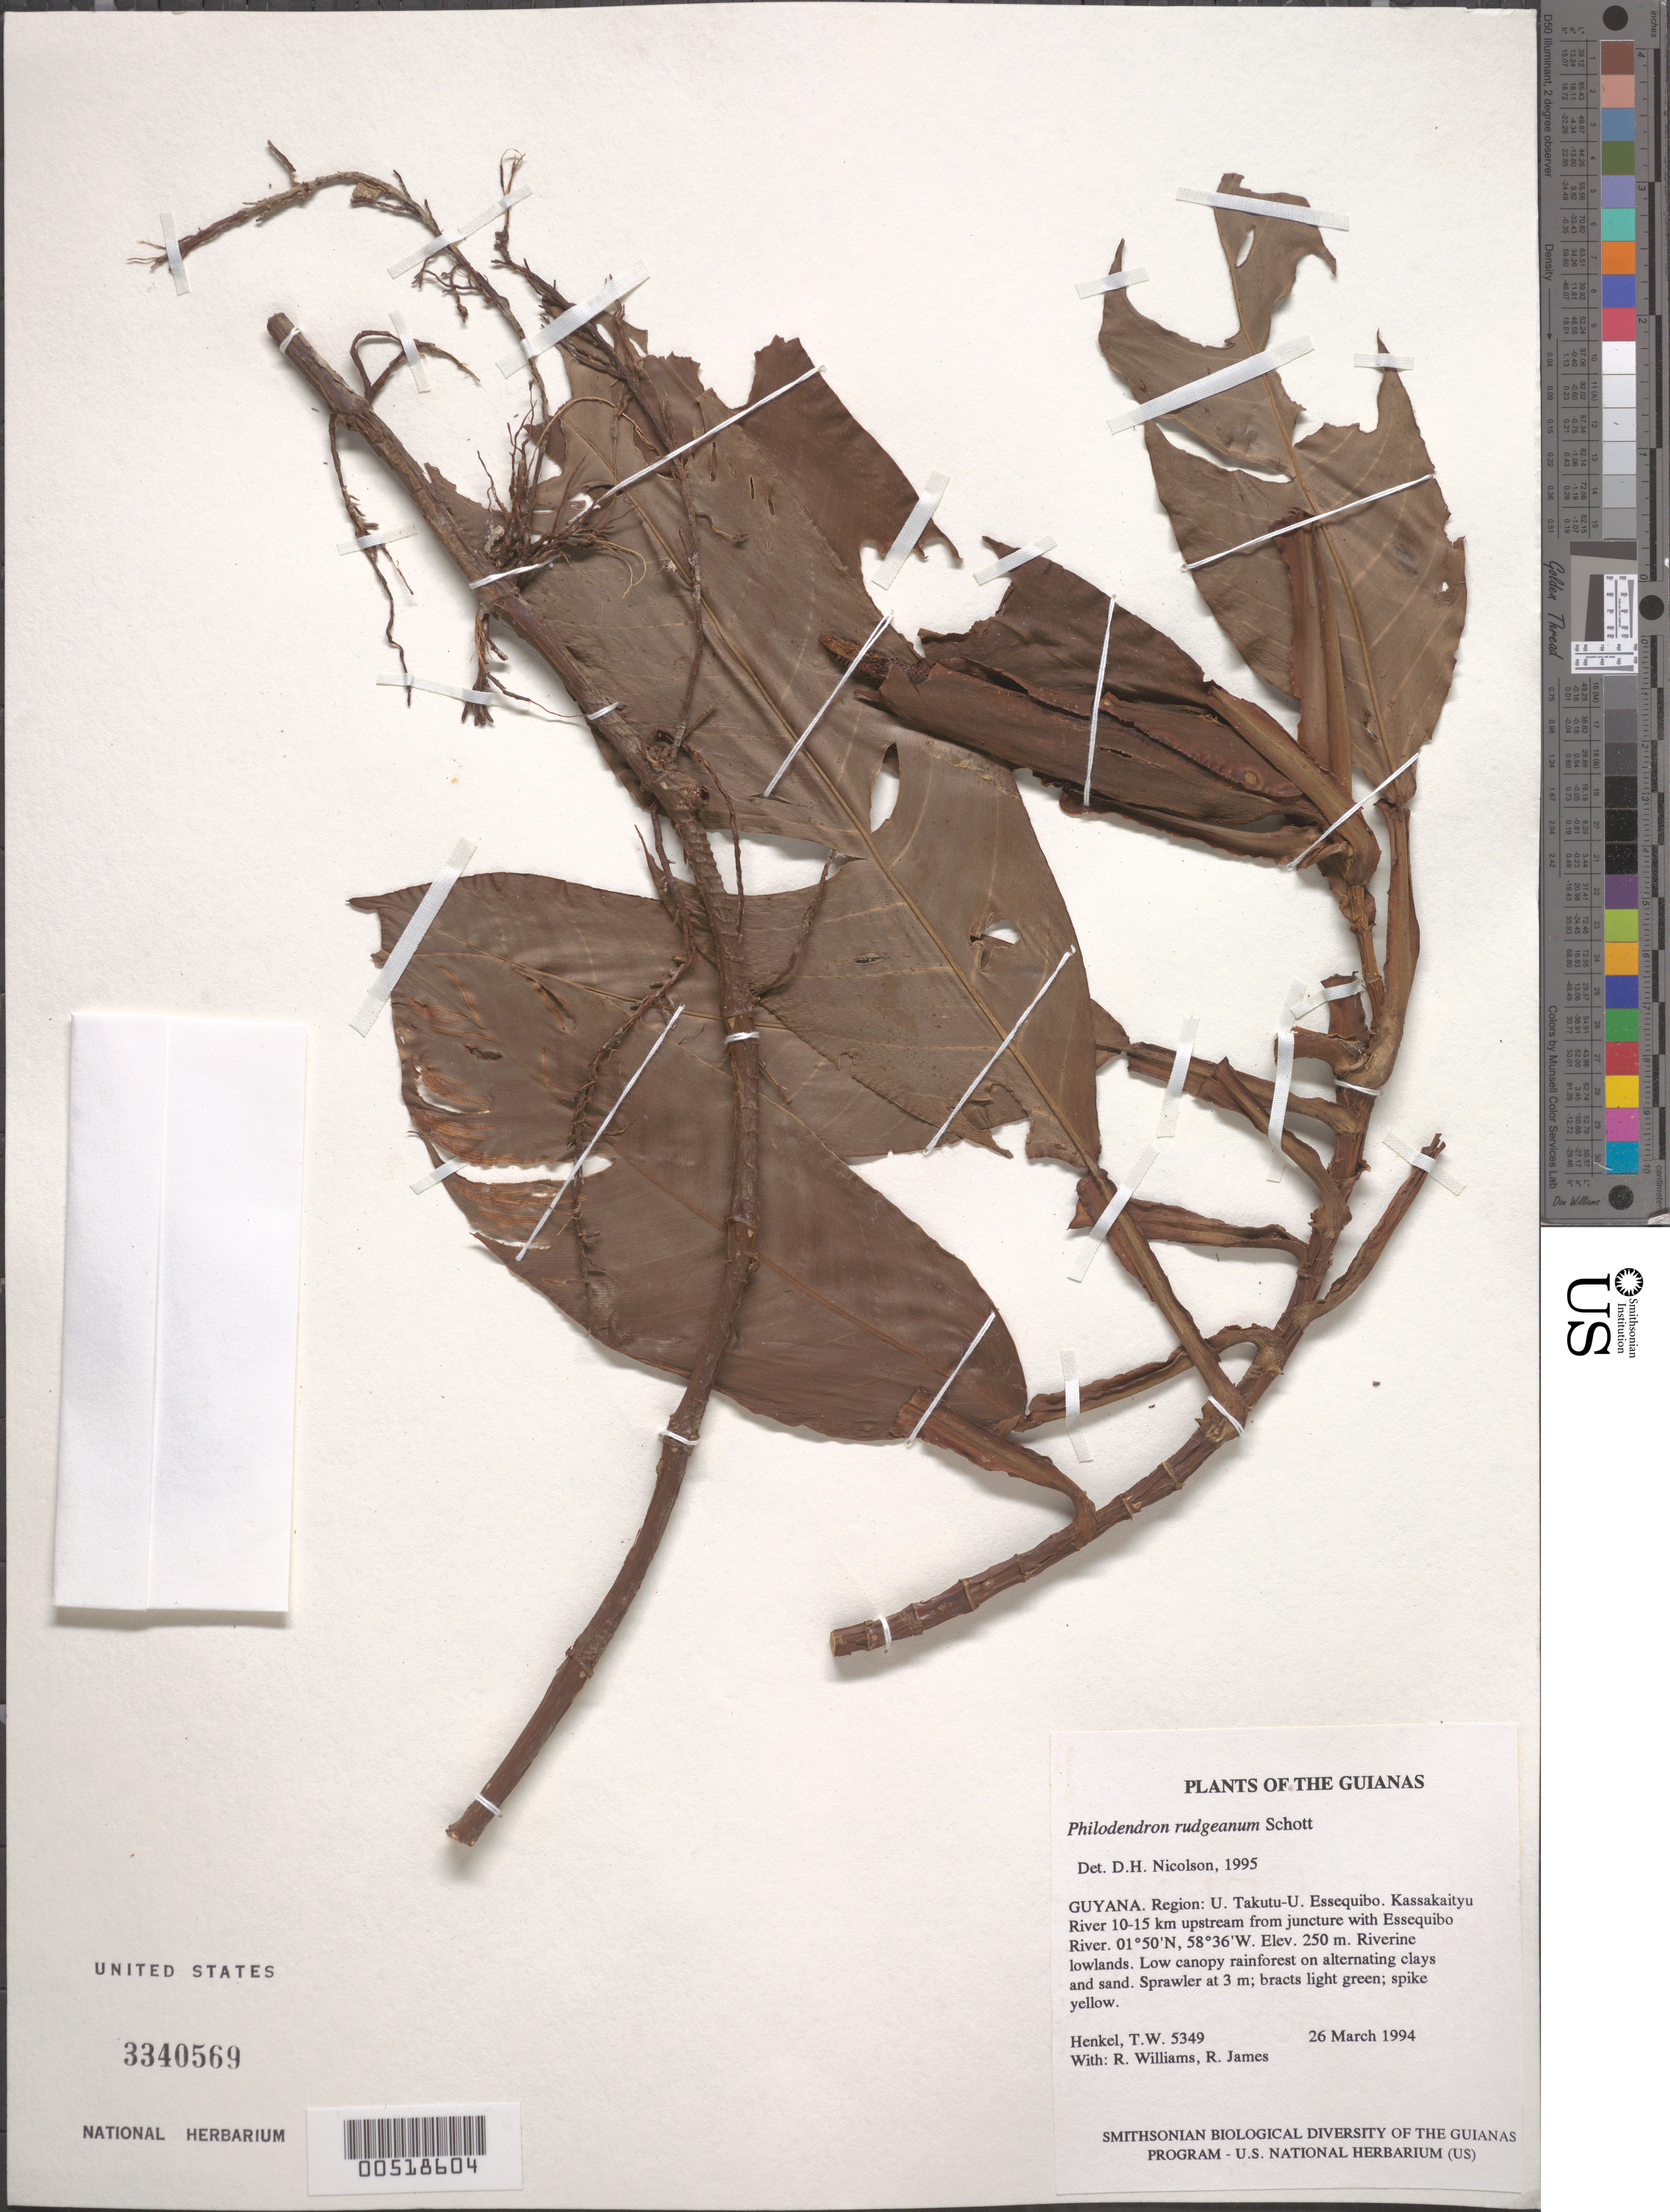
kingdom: Plantae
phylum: Tracheophyta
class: Liliopsida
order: Alismatales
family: Araceae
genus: Philodendron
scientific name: Philodendron rudgeanum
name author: Schott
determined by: Nicolson, Dan H.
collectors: T. Henkel, R. Williams & R. James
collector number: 5349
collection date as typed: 26 March 1994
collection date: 1994-03-26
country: Guyana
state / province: U. Takutu-U. Essequibo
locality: Kassakaityu River 10-15 km upstream from juncture with Essequibo River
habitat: Riverine lowlands. Low canopy rainforest on alternating clays and sand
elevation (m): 250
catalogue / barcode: US 3340569